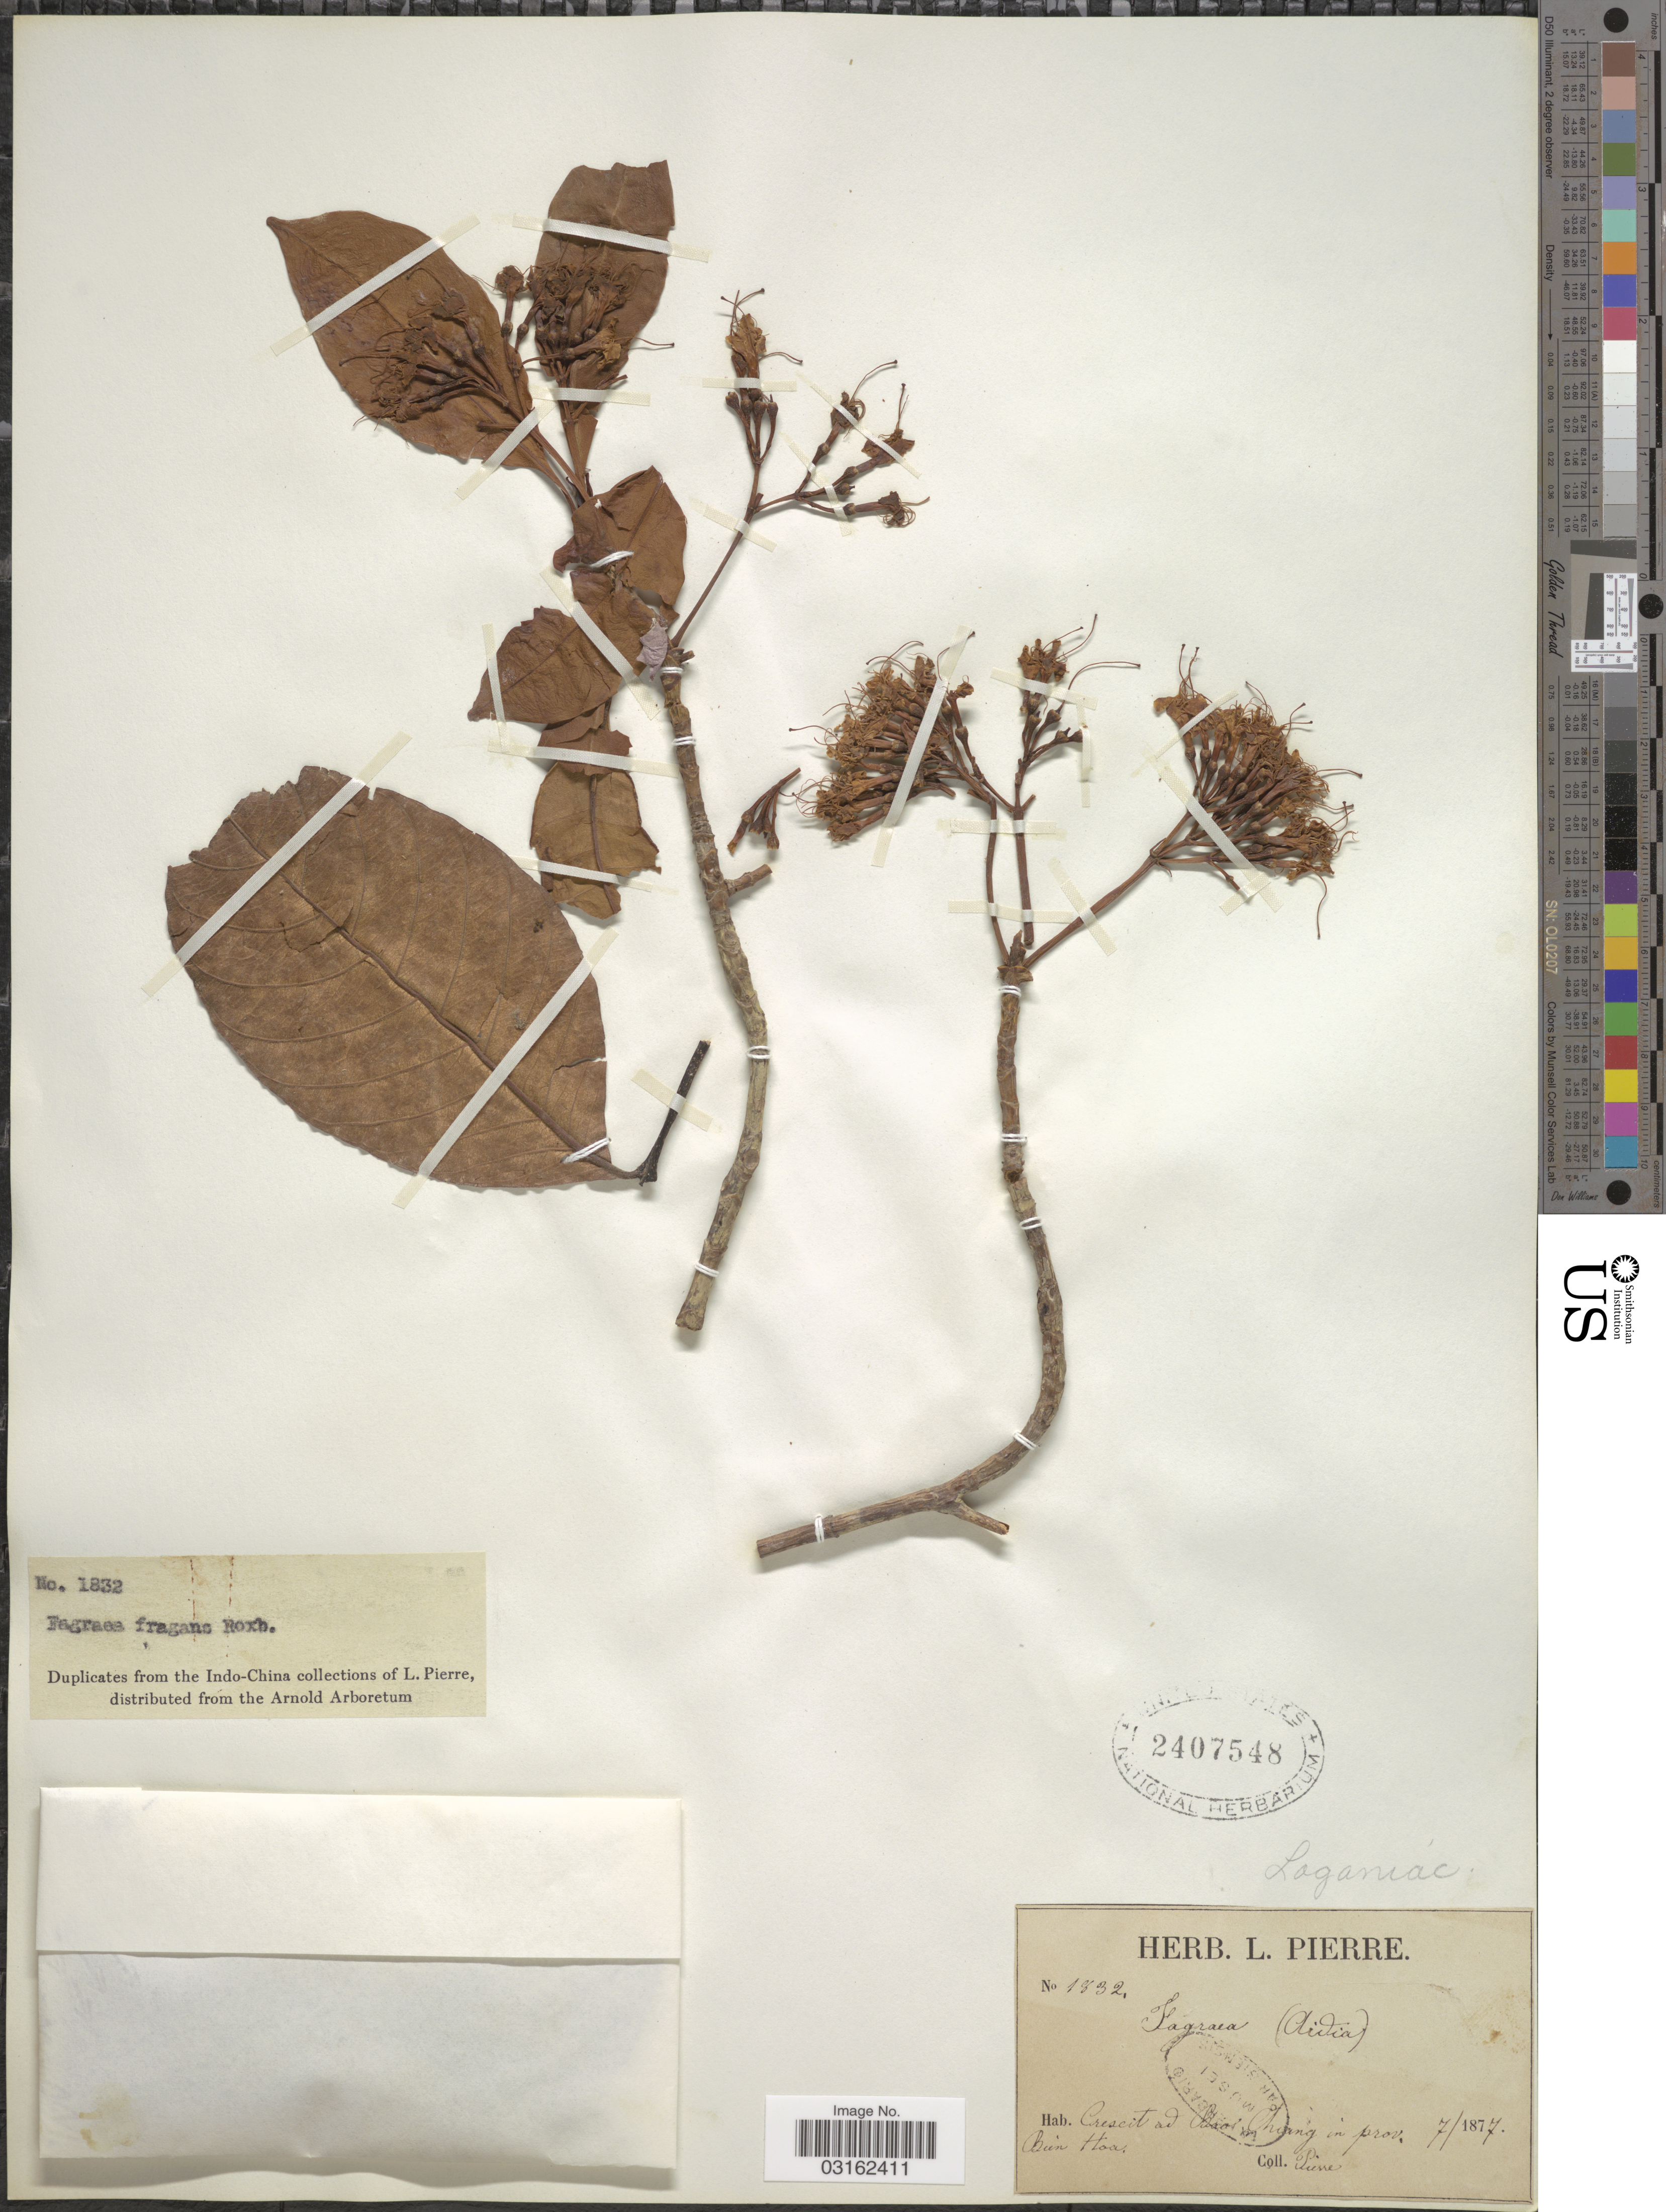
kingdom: Plantae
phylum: Tracheophyta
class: Magnoliopsida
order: Gentianales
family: Gentianaceae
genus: Fagraea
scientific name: Fagraea fragrans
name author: Roxb.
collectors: L. Pierre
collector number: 1832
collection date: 1877-07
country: Vietnam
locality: Crescit ad Bao Chiang in prov. Bien Hoa.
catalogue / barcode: US 2407548